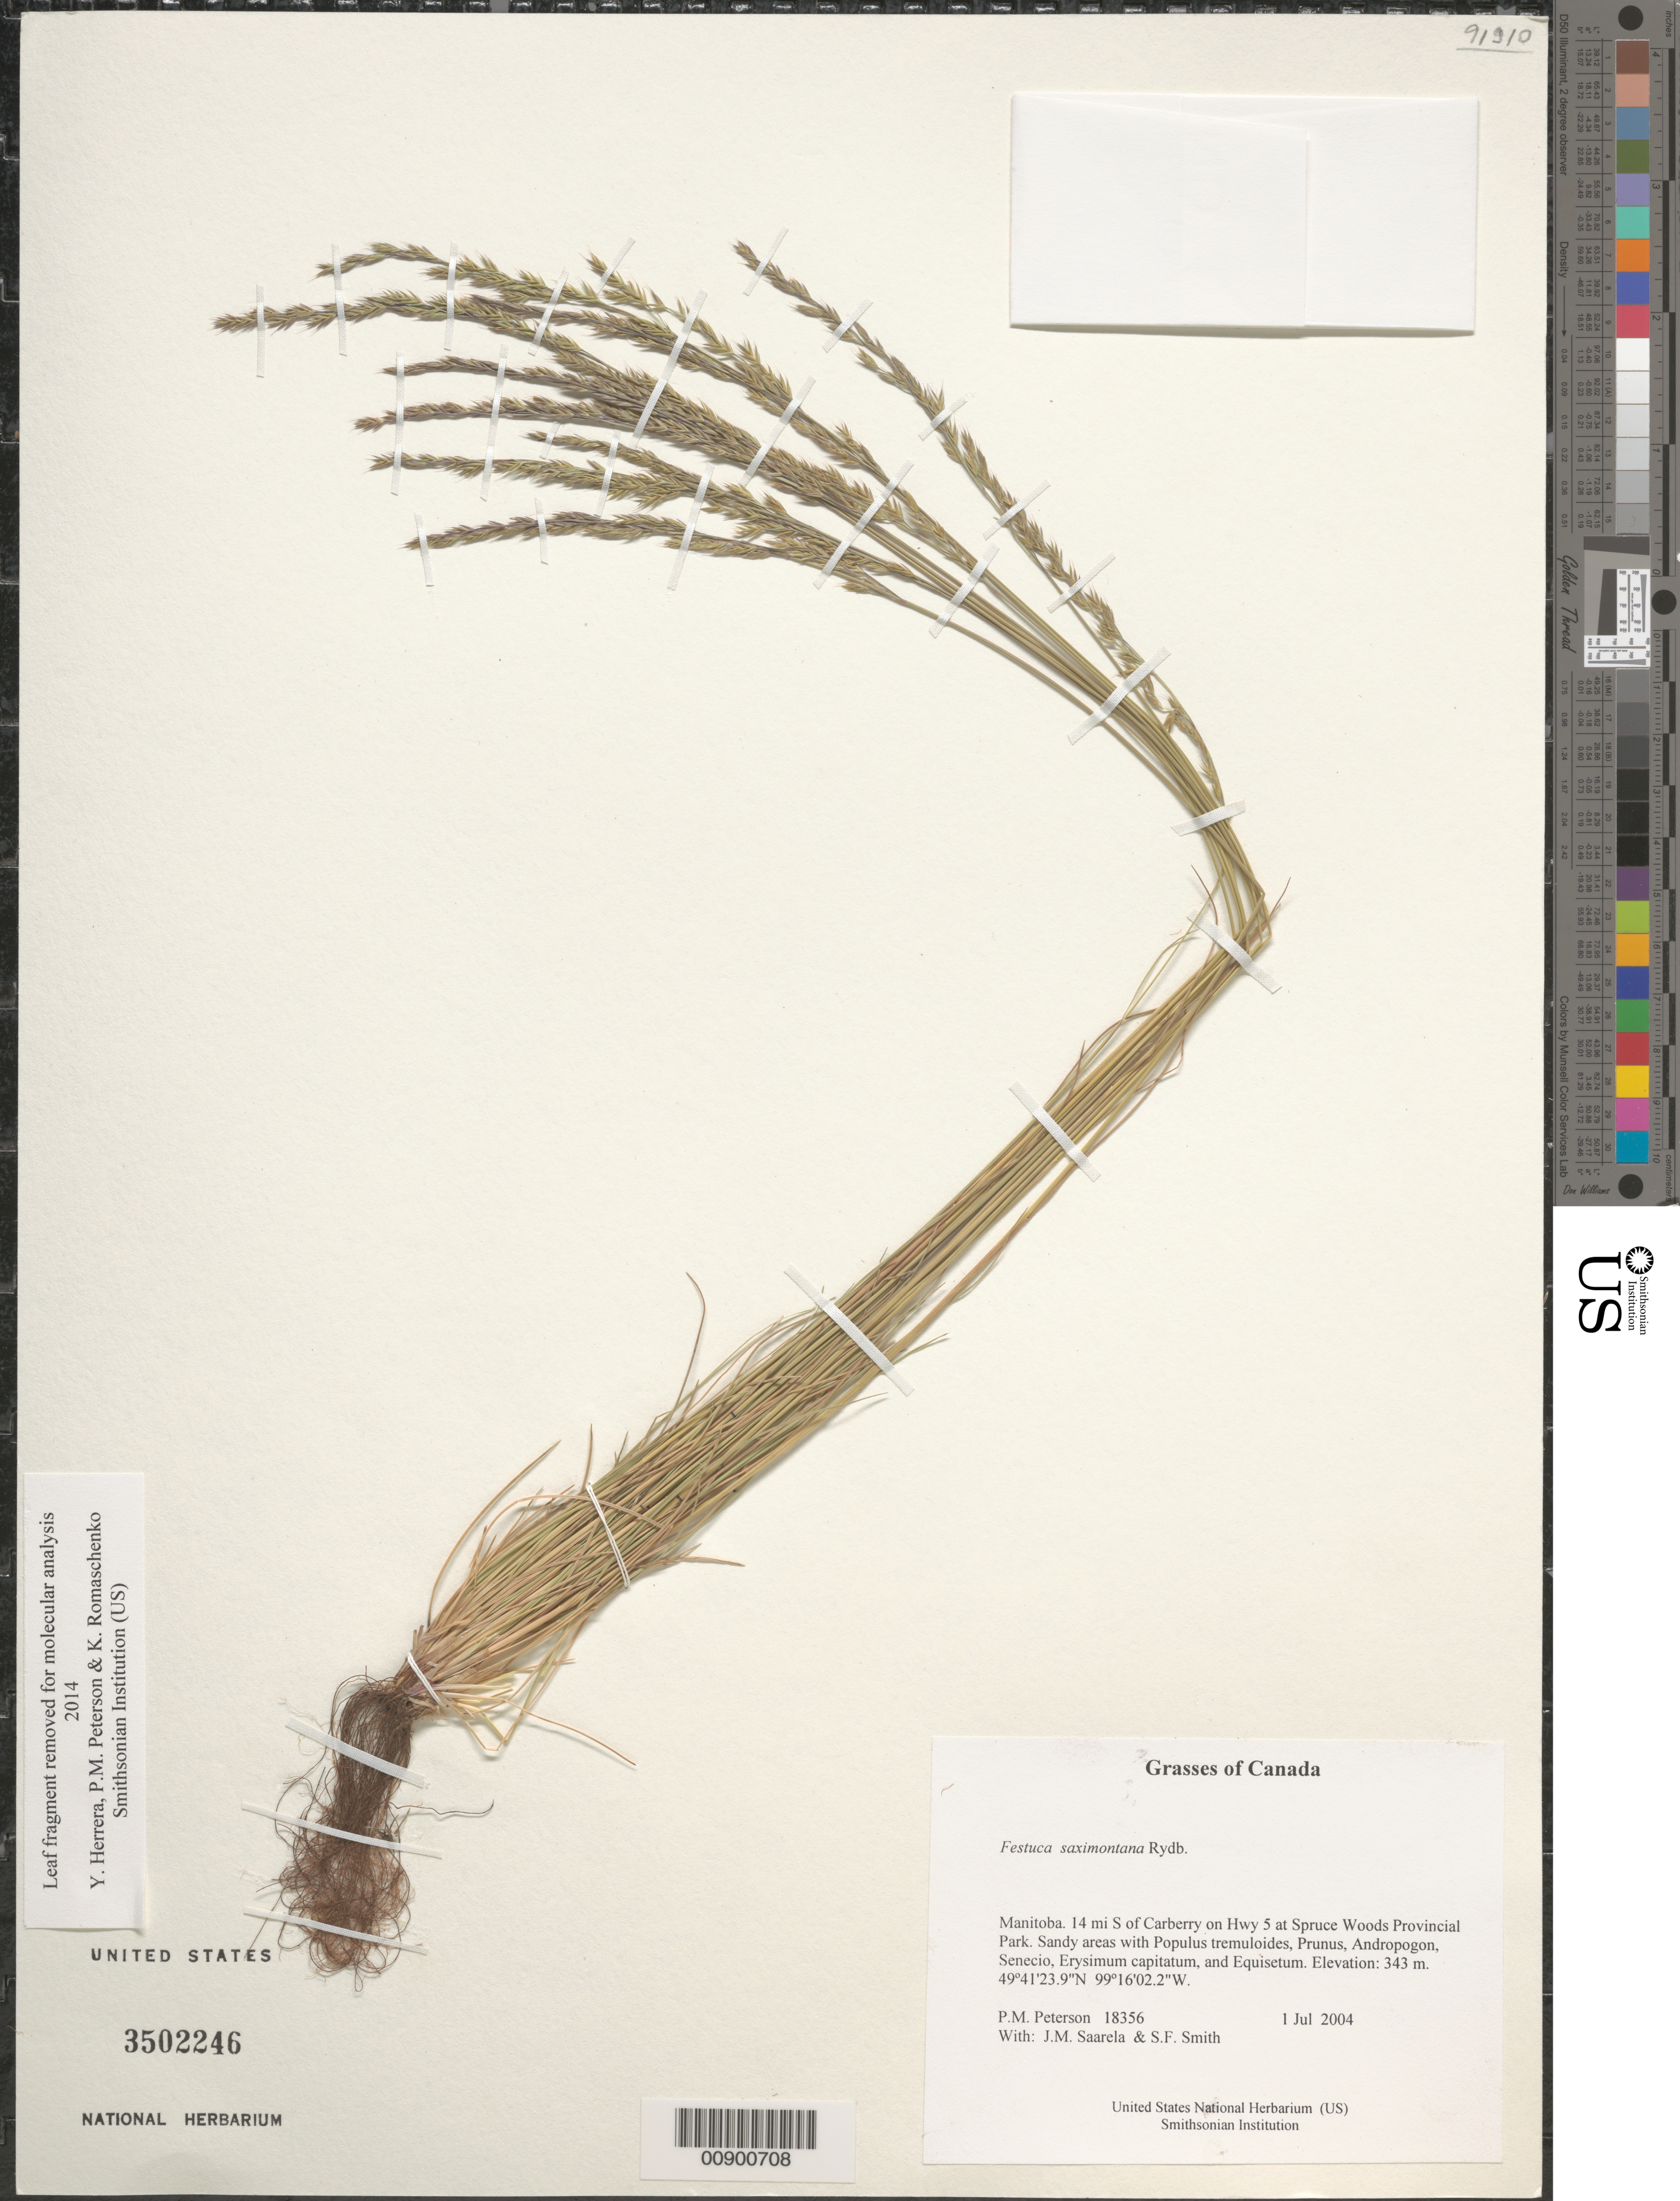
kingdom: Plantae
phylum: Tracheophyta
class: Liliopsida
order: Poales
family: Poaceae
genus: Festuca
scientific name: Festuca saximontana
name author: Rydb.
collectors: P. M. Peterson, J. Saarela & S.F. Smith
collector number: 18356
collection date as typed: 01 Jul 2004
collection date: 2004-07-01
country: Canada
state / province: Manitoba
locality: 14 mi S of Carberry on Hwy 5 at Spruce Woods Provincial Park. Sandy areas with Populus tremuloides, Prunus, Andropogon, Senecio, Erysimum capitatum, and Equisetum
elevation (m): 343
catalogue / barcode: US 3502246